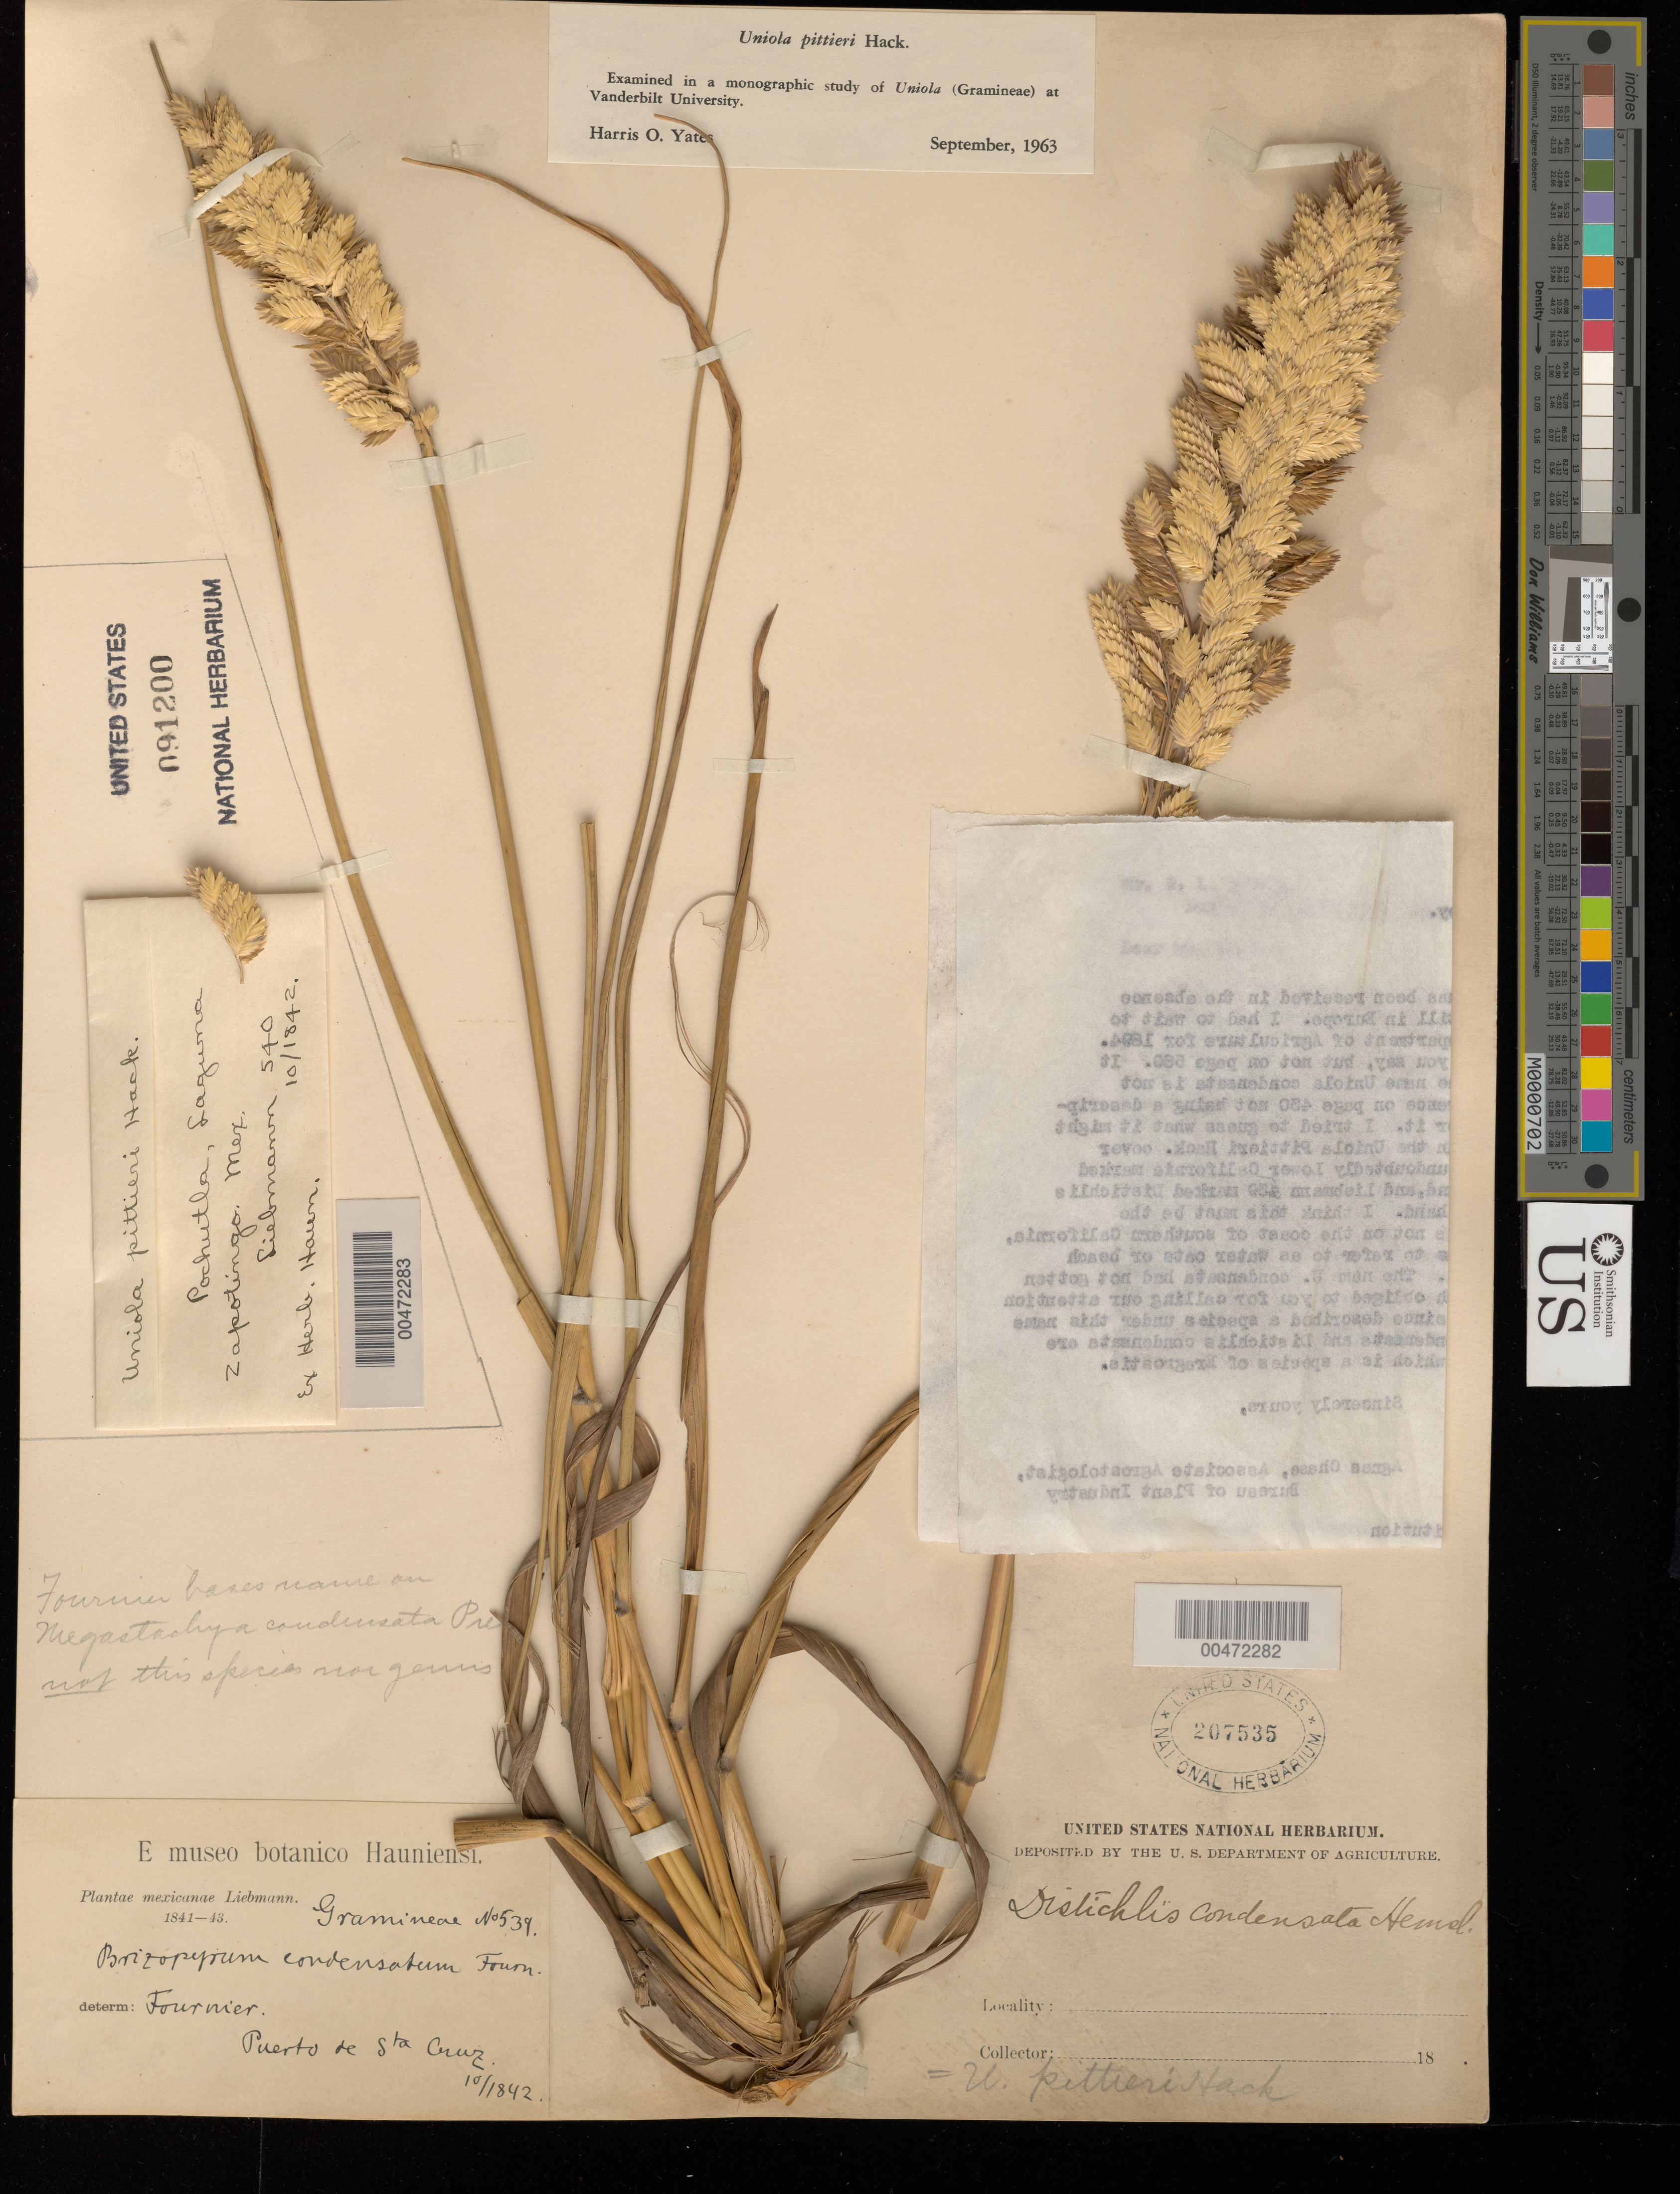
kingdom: Plantae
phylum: Tracheophyta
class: Liliopsida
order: Poales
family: Poaceae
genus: Uniola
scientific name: Uniola pittieri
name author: Hack.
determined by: Yates, H. O.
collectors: F. M. Liebmann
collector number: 540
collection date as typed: Oct 1842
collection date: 1842-10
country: Mexico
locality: Pochutla, Laguna Zapotingo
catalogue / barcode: US 91200